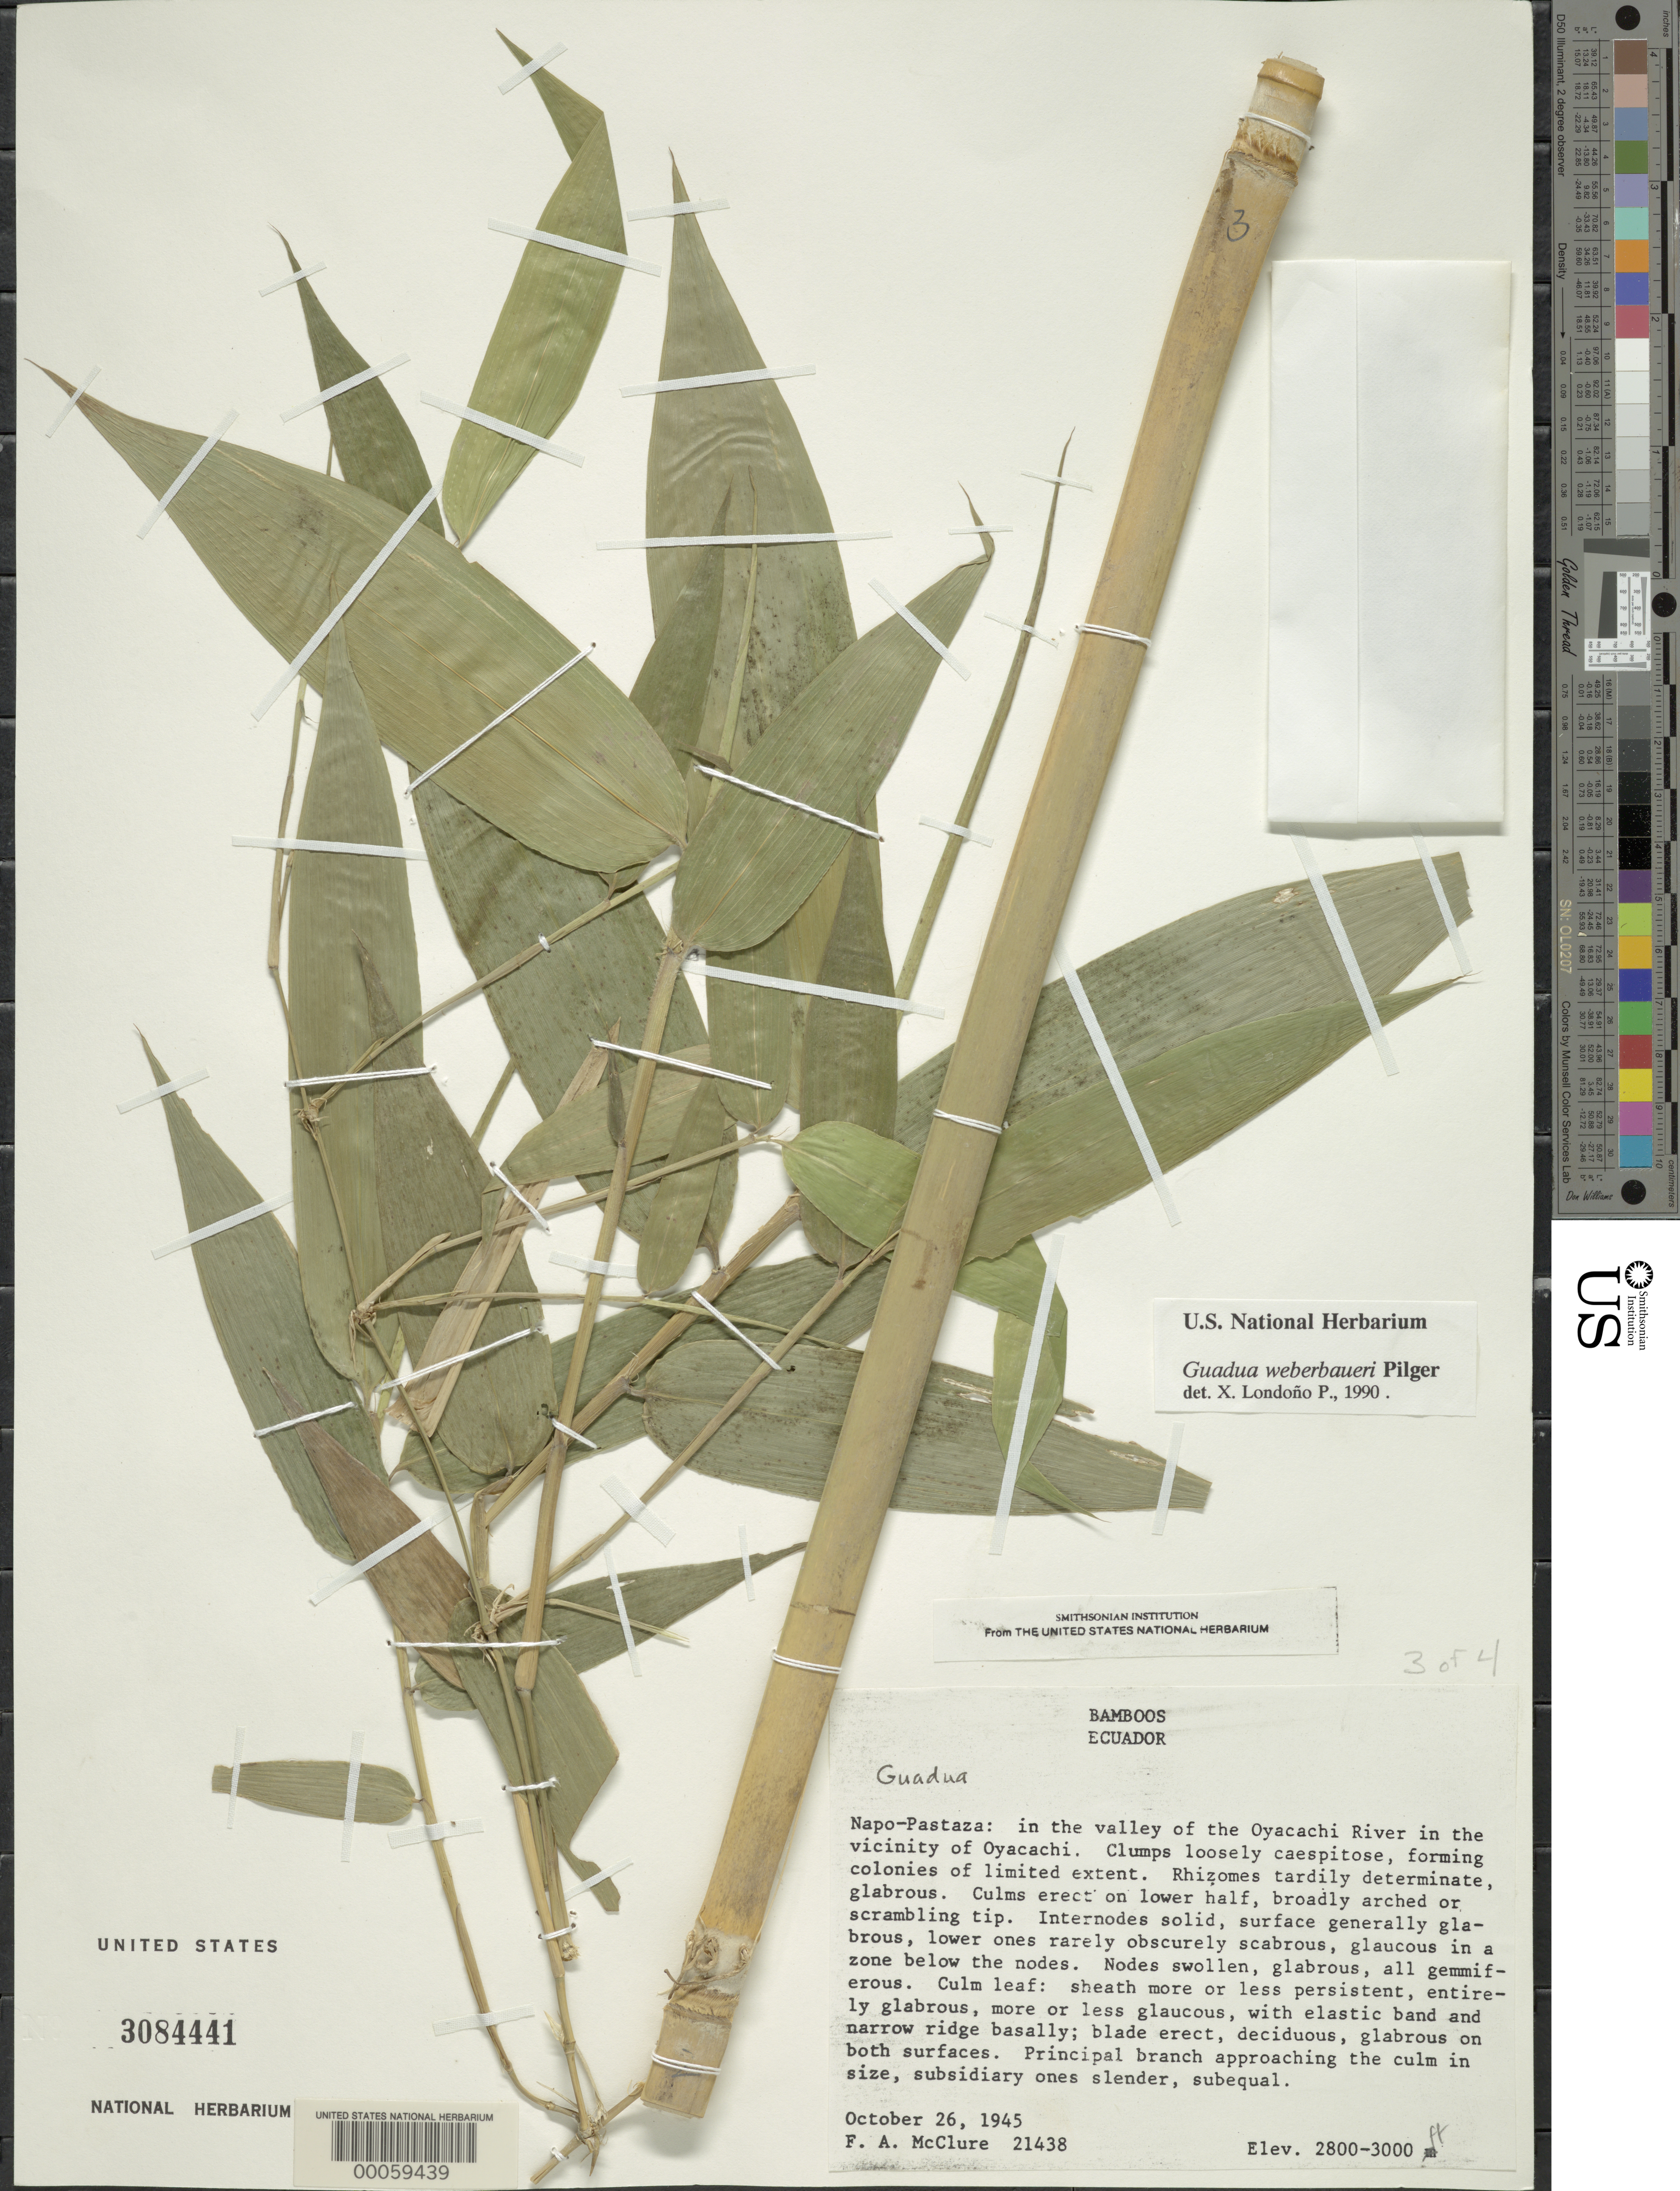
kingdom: Plantae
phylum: Tracheophyta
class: Liliopsida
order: Poales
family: Poaceae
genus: Guadua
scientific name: Guadua weberbaueri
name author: Pilg.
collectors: F. A. McClure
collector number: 21438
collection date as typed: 26 Oct 1945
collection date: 1945-10-26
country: Ecuador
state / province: Napo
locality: Valley of oyacachi River in vicinity of oyacachi, Prov. of Napo-pastaza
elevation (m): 2800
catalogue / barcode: US 3084441